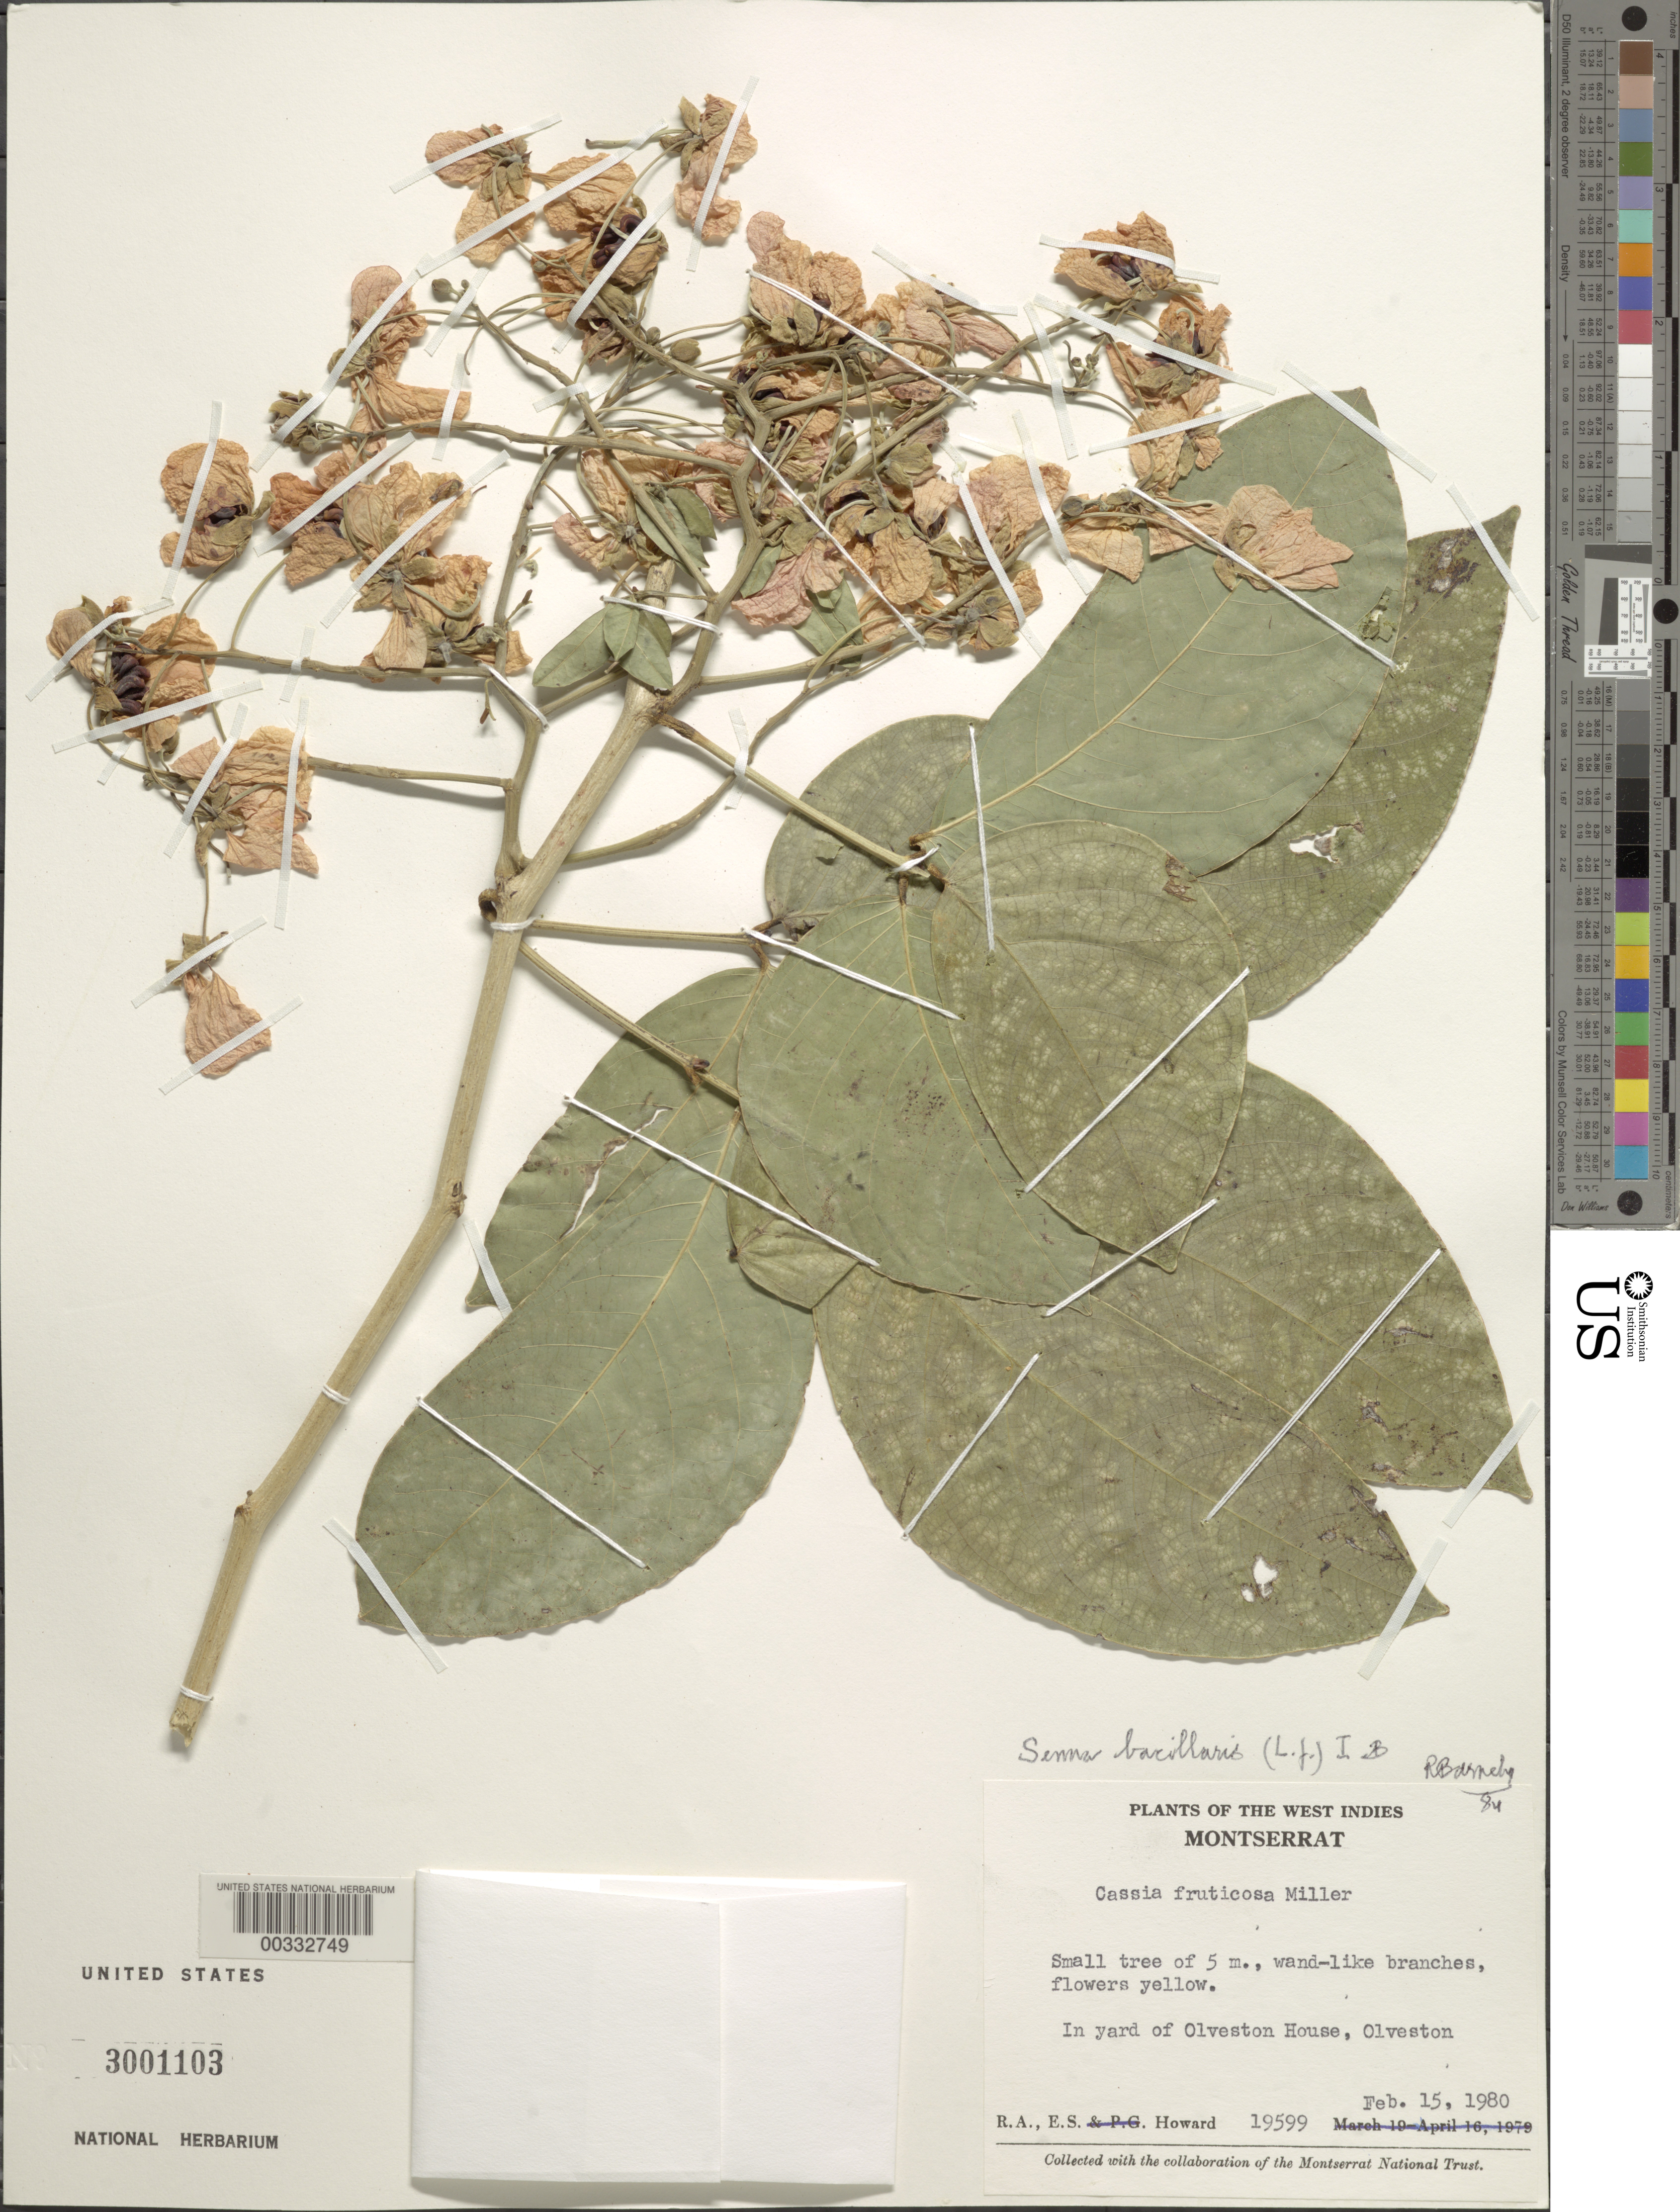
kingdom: Plantae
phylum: Tracheophyta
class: Magnoliopsida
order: Fabales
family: Fabaceae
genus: Senna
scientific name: Senna bacillaris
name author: (L. f.) H.S. Irwin & Barneby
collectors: R. A. Howard & E. S. Howard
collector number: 19599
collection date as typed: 15 Feb 1980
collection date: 1980-02-15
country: Montserrat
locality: In yard of olveston house, olveston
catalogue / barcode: US 3001103